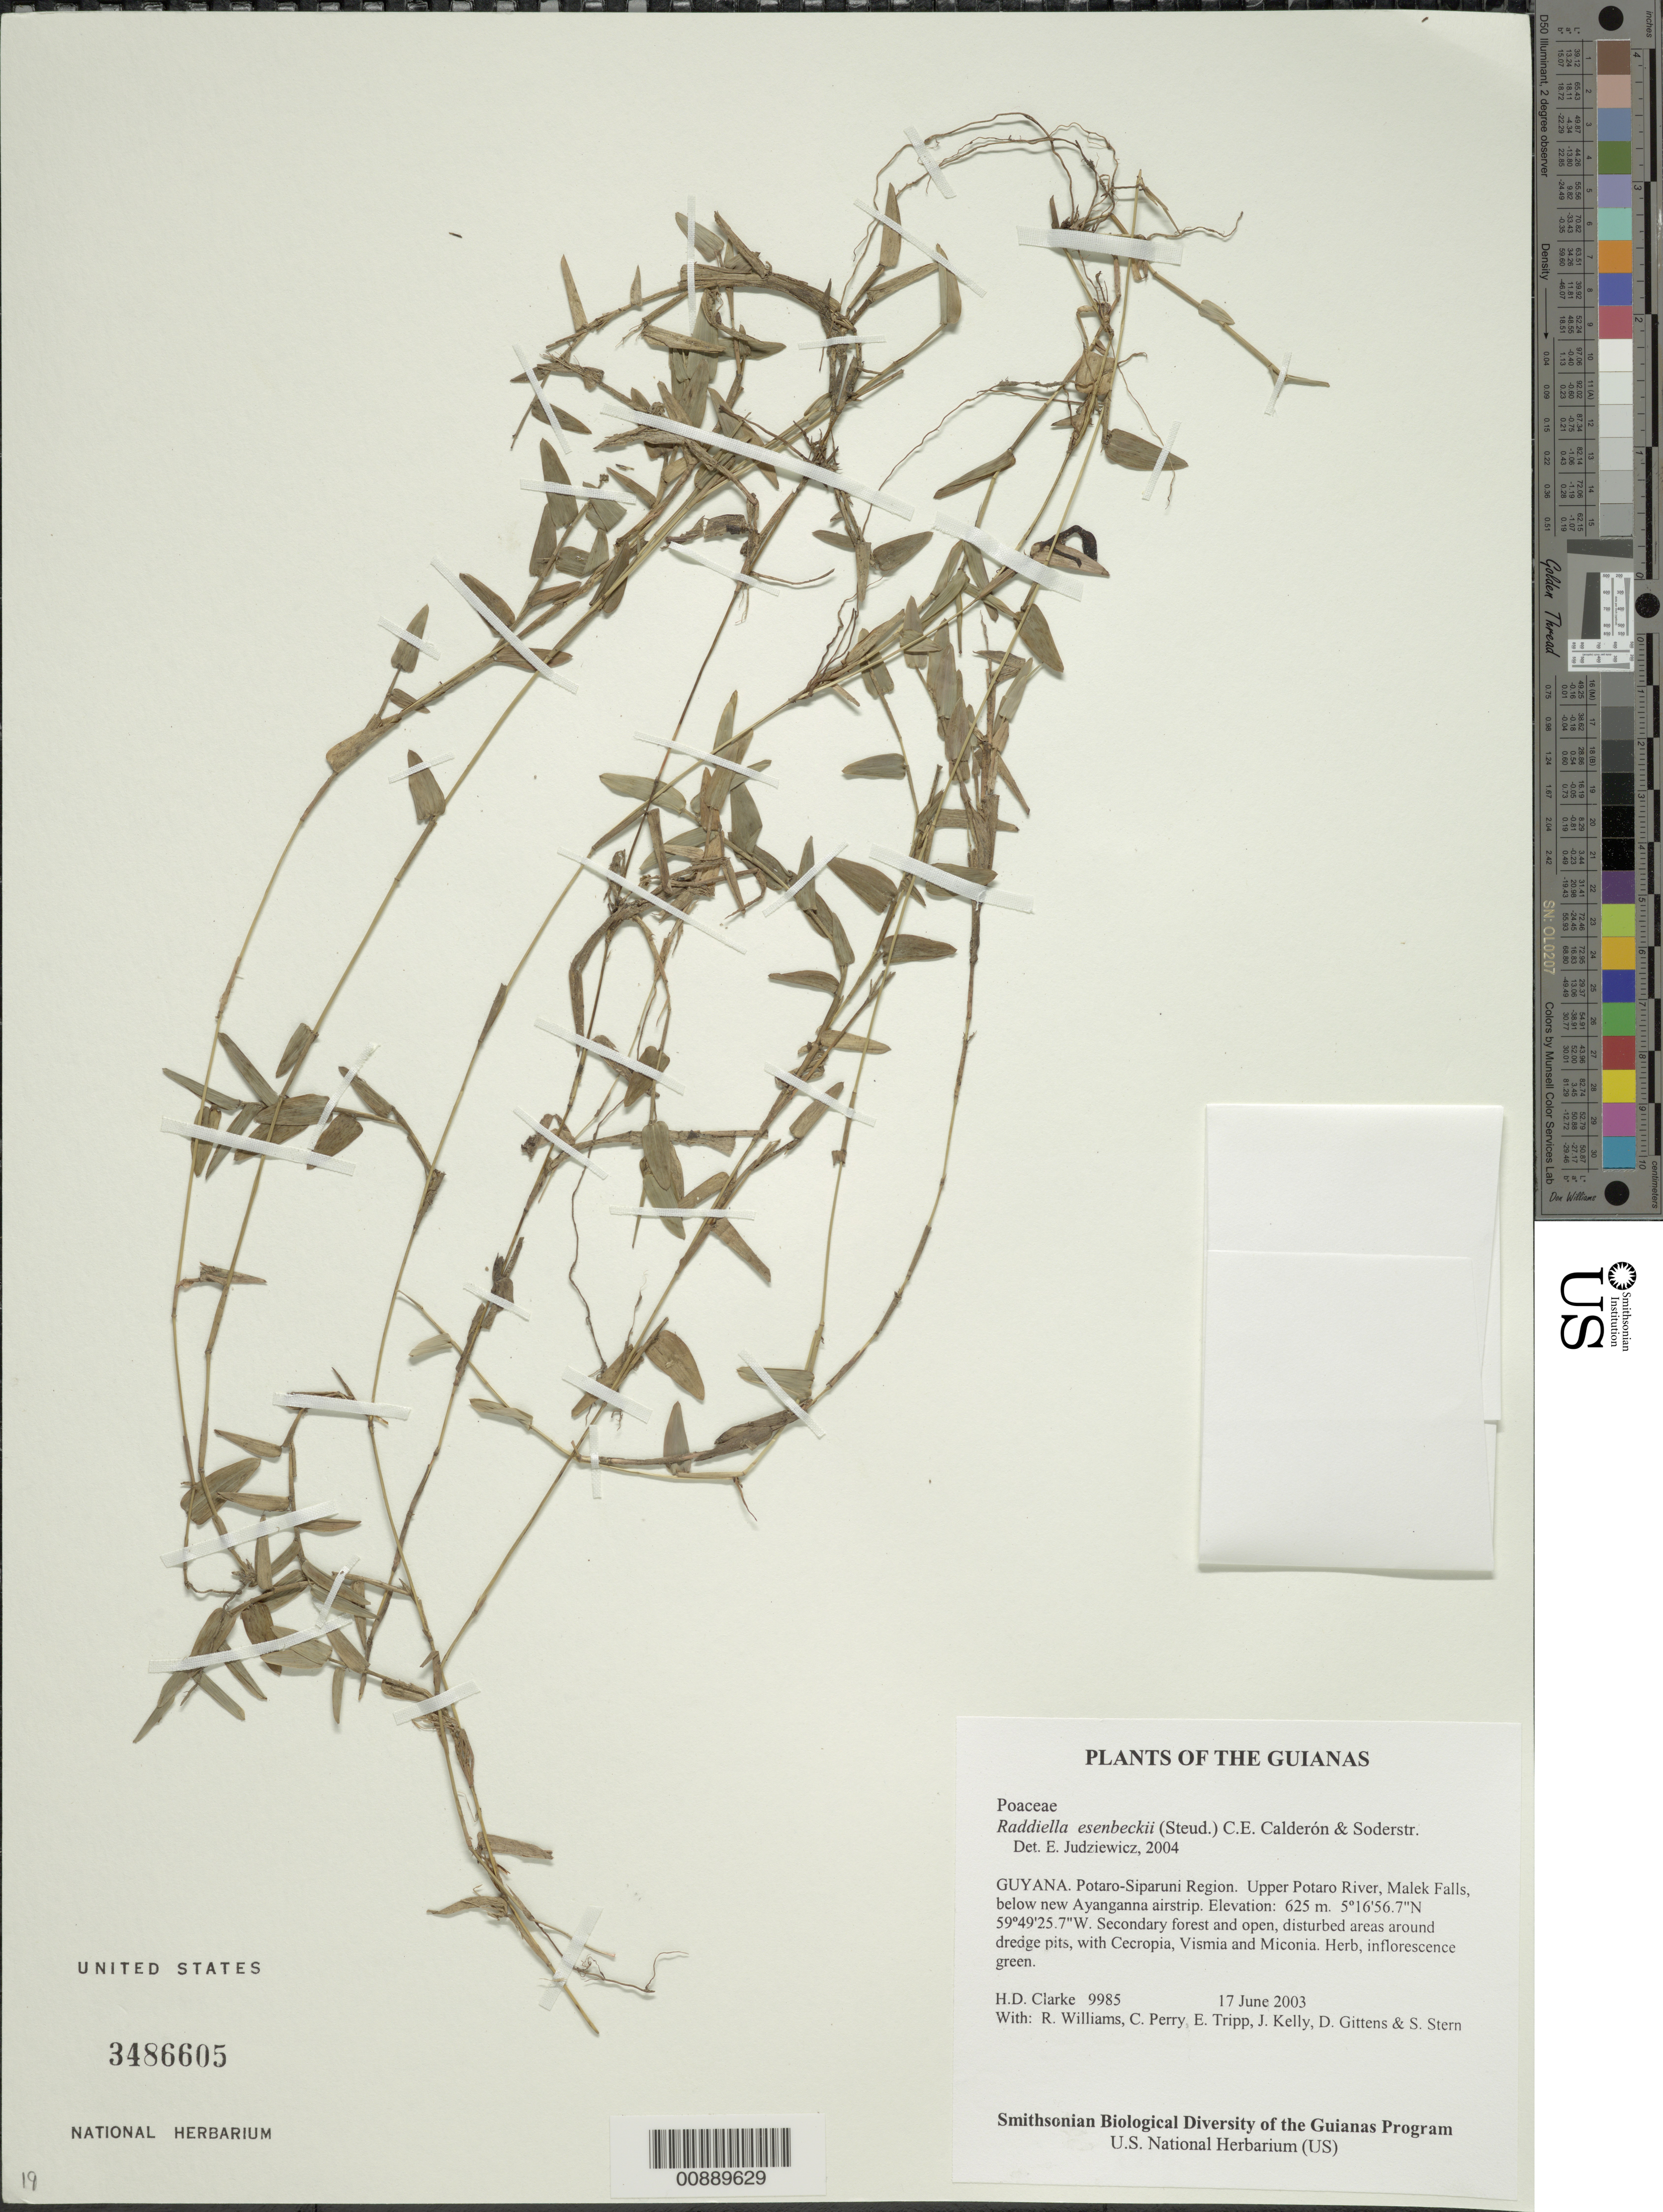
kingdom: Plantae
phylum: Tracheophyta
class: Liliopsida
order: Poales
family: Poaceae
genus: Raddiella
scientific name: Raddiella esenbeckii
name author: (Steud.) C. E. Calderón & Soderstr.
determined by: Judziewicz, E. J.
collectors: H. D. Clarke, R. Williams, C. Perry, E. Tripp, J. Kelly, D. Gittens & S. R. Stern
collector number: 9985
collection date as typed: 17 June 2003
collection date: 2003-06-17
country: Guyana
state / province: Potaro-Siparuni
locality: Upper Potaro River, Malek Falls, below new Ayanganna airstrip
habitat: Secondary forest and open, disturbed areas around dredge pits, with Cecropia, Vismia and Miconia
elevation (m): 625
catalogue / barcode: US 3486605